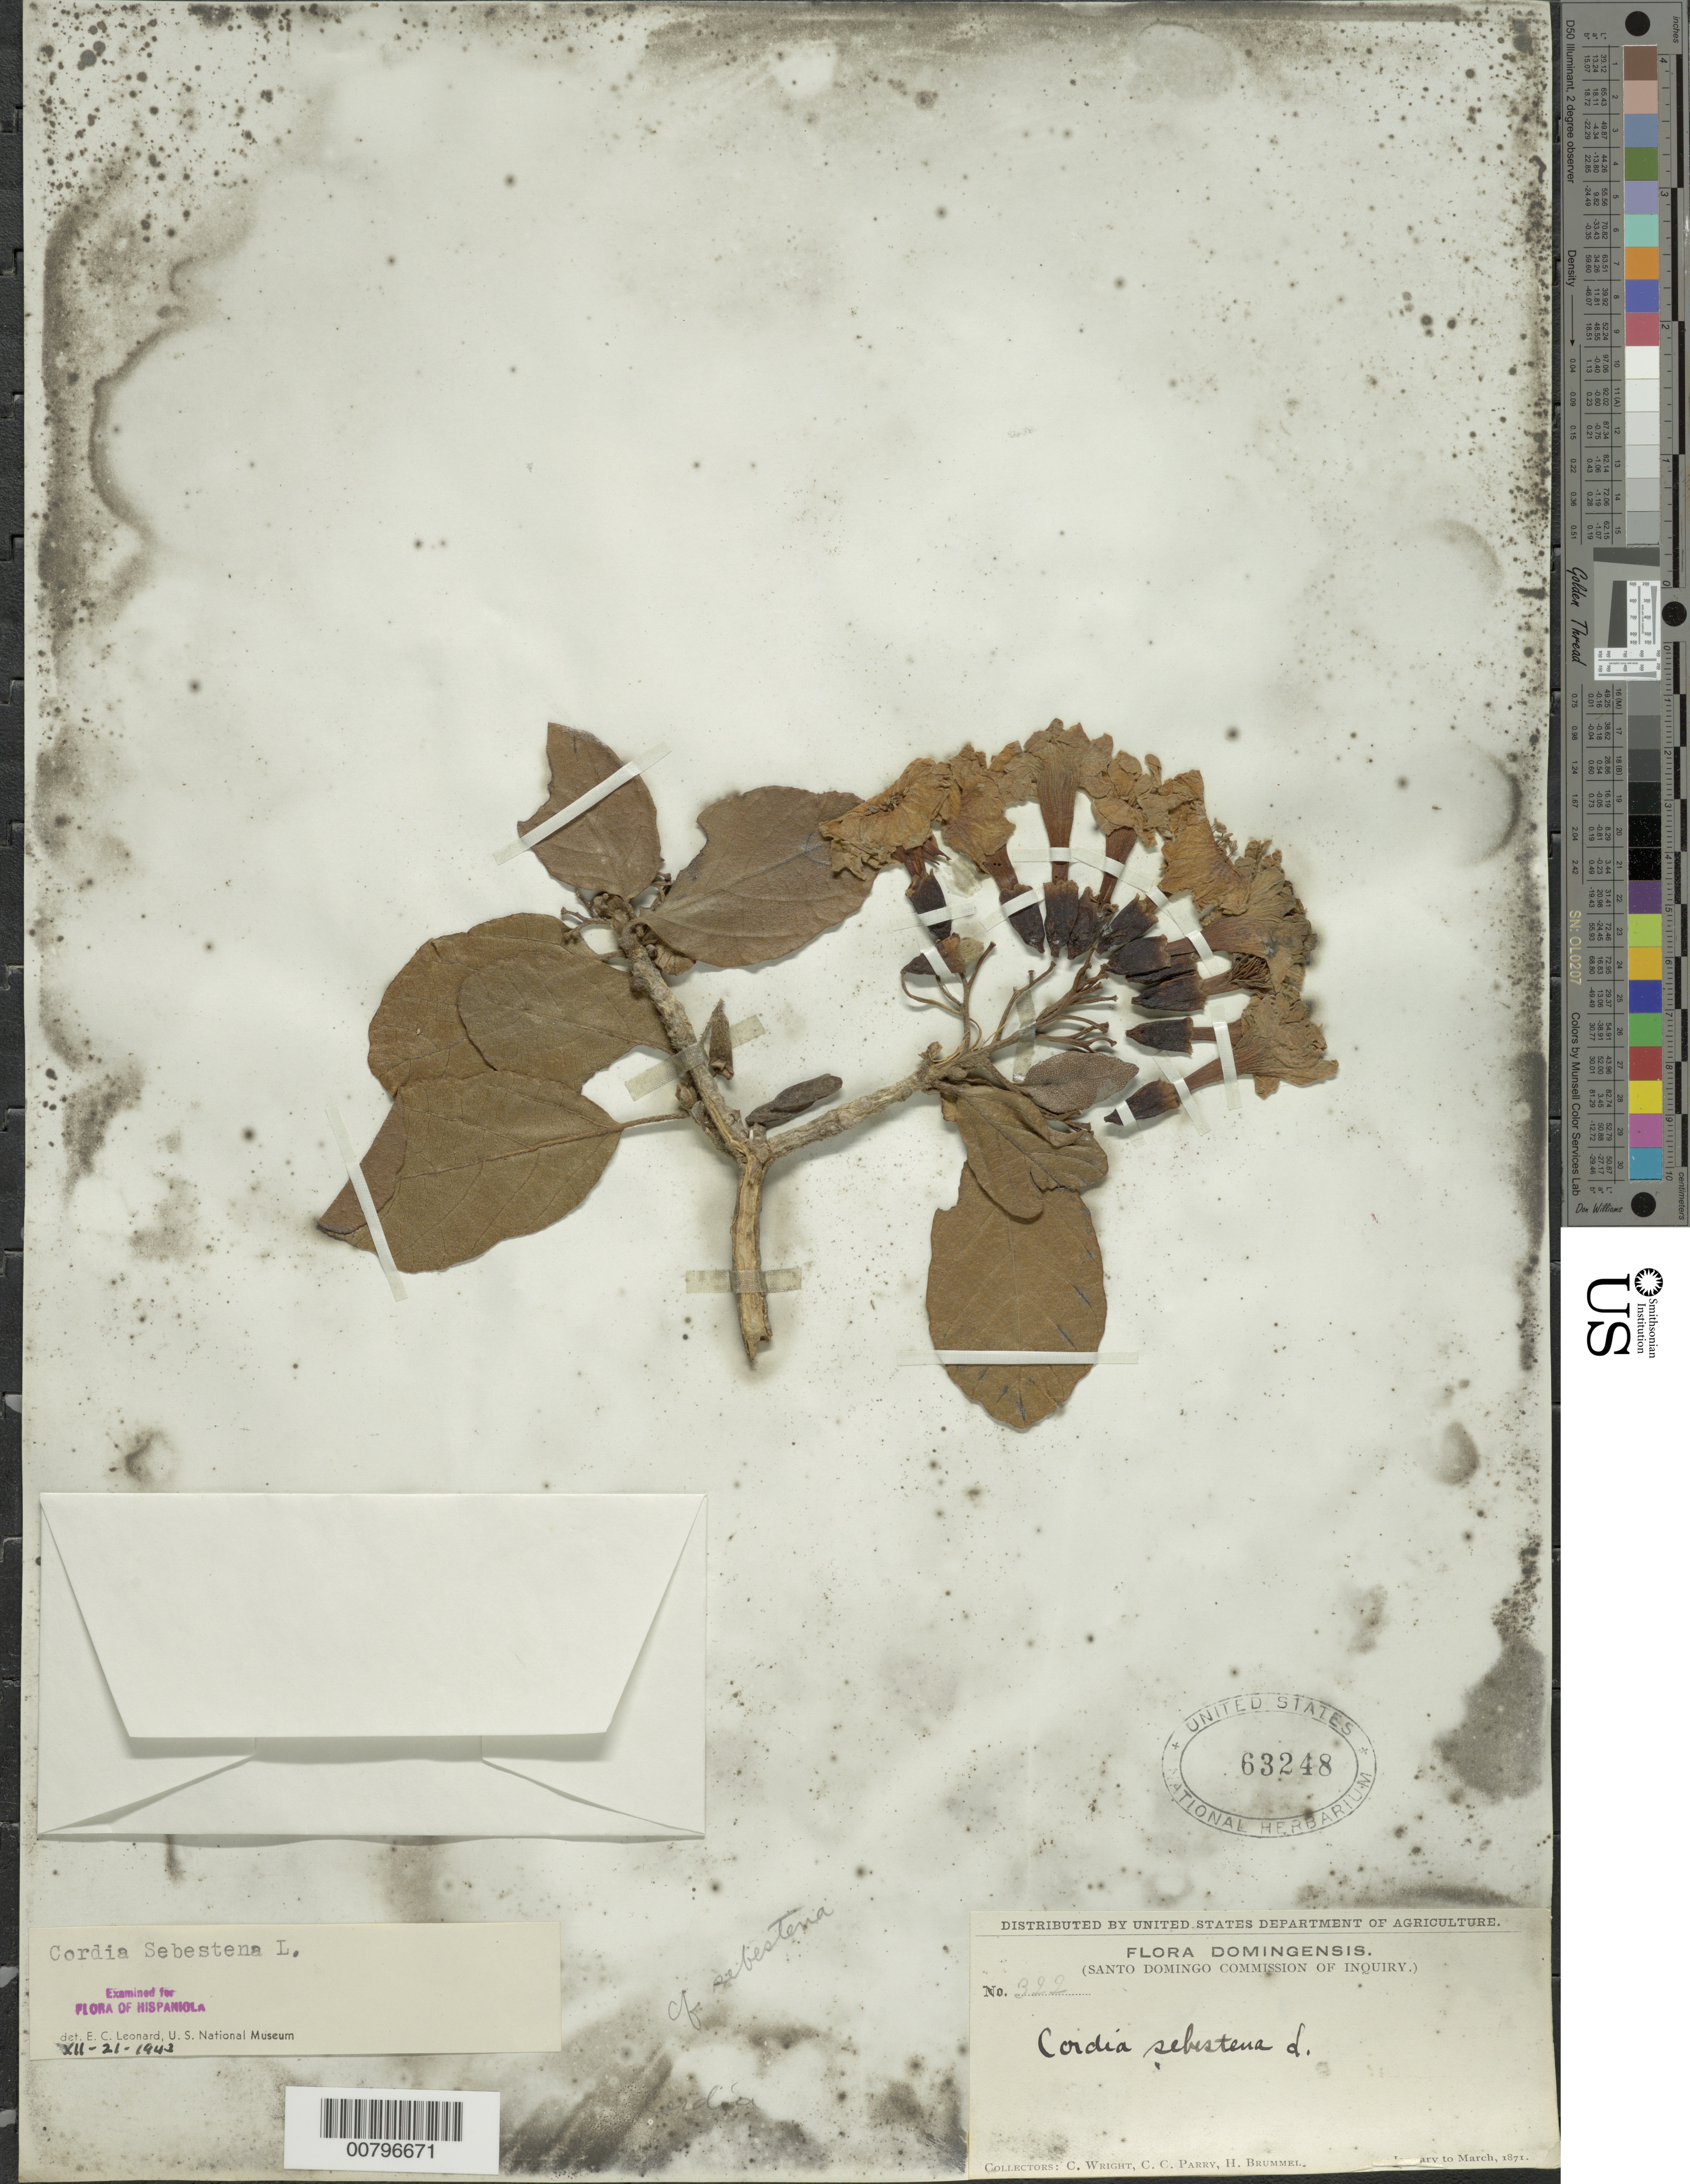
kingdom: Plantae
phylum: Tracheophyta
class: Magnoliopsida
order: Boraginales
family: Cordiaceae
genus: Cordia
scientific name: Cordia sebestena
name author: L.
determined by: Leonard, Emery C., (US)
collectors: C. Wright, C. C. Parry & H. Brummel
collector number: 322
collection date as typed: Jan 1871 to -- Mar 1871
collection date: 1871-01/1871-03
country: Dominican Republic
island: Hispaniola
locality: Santo Domingo Commission of Inquiry.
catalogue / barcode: US 63248